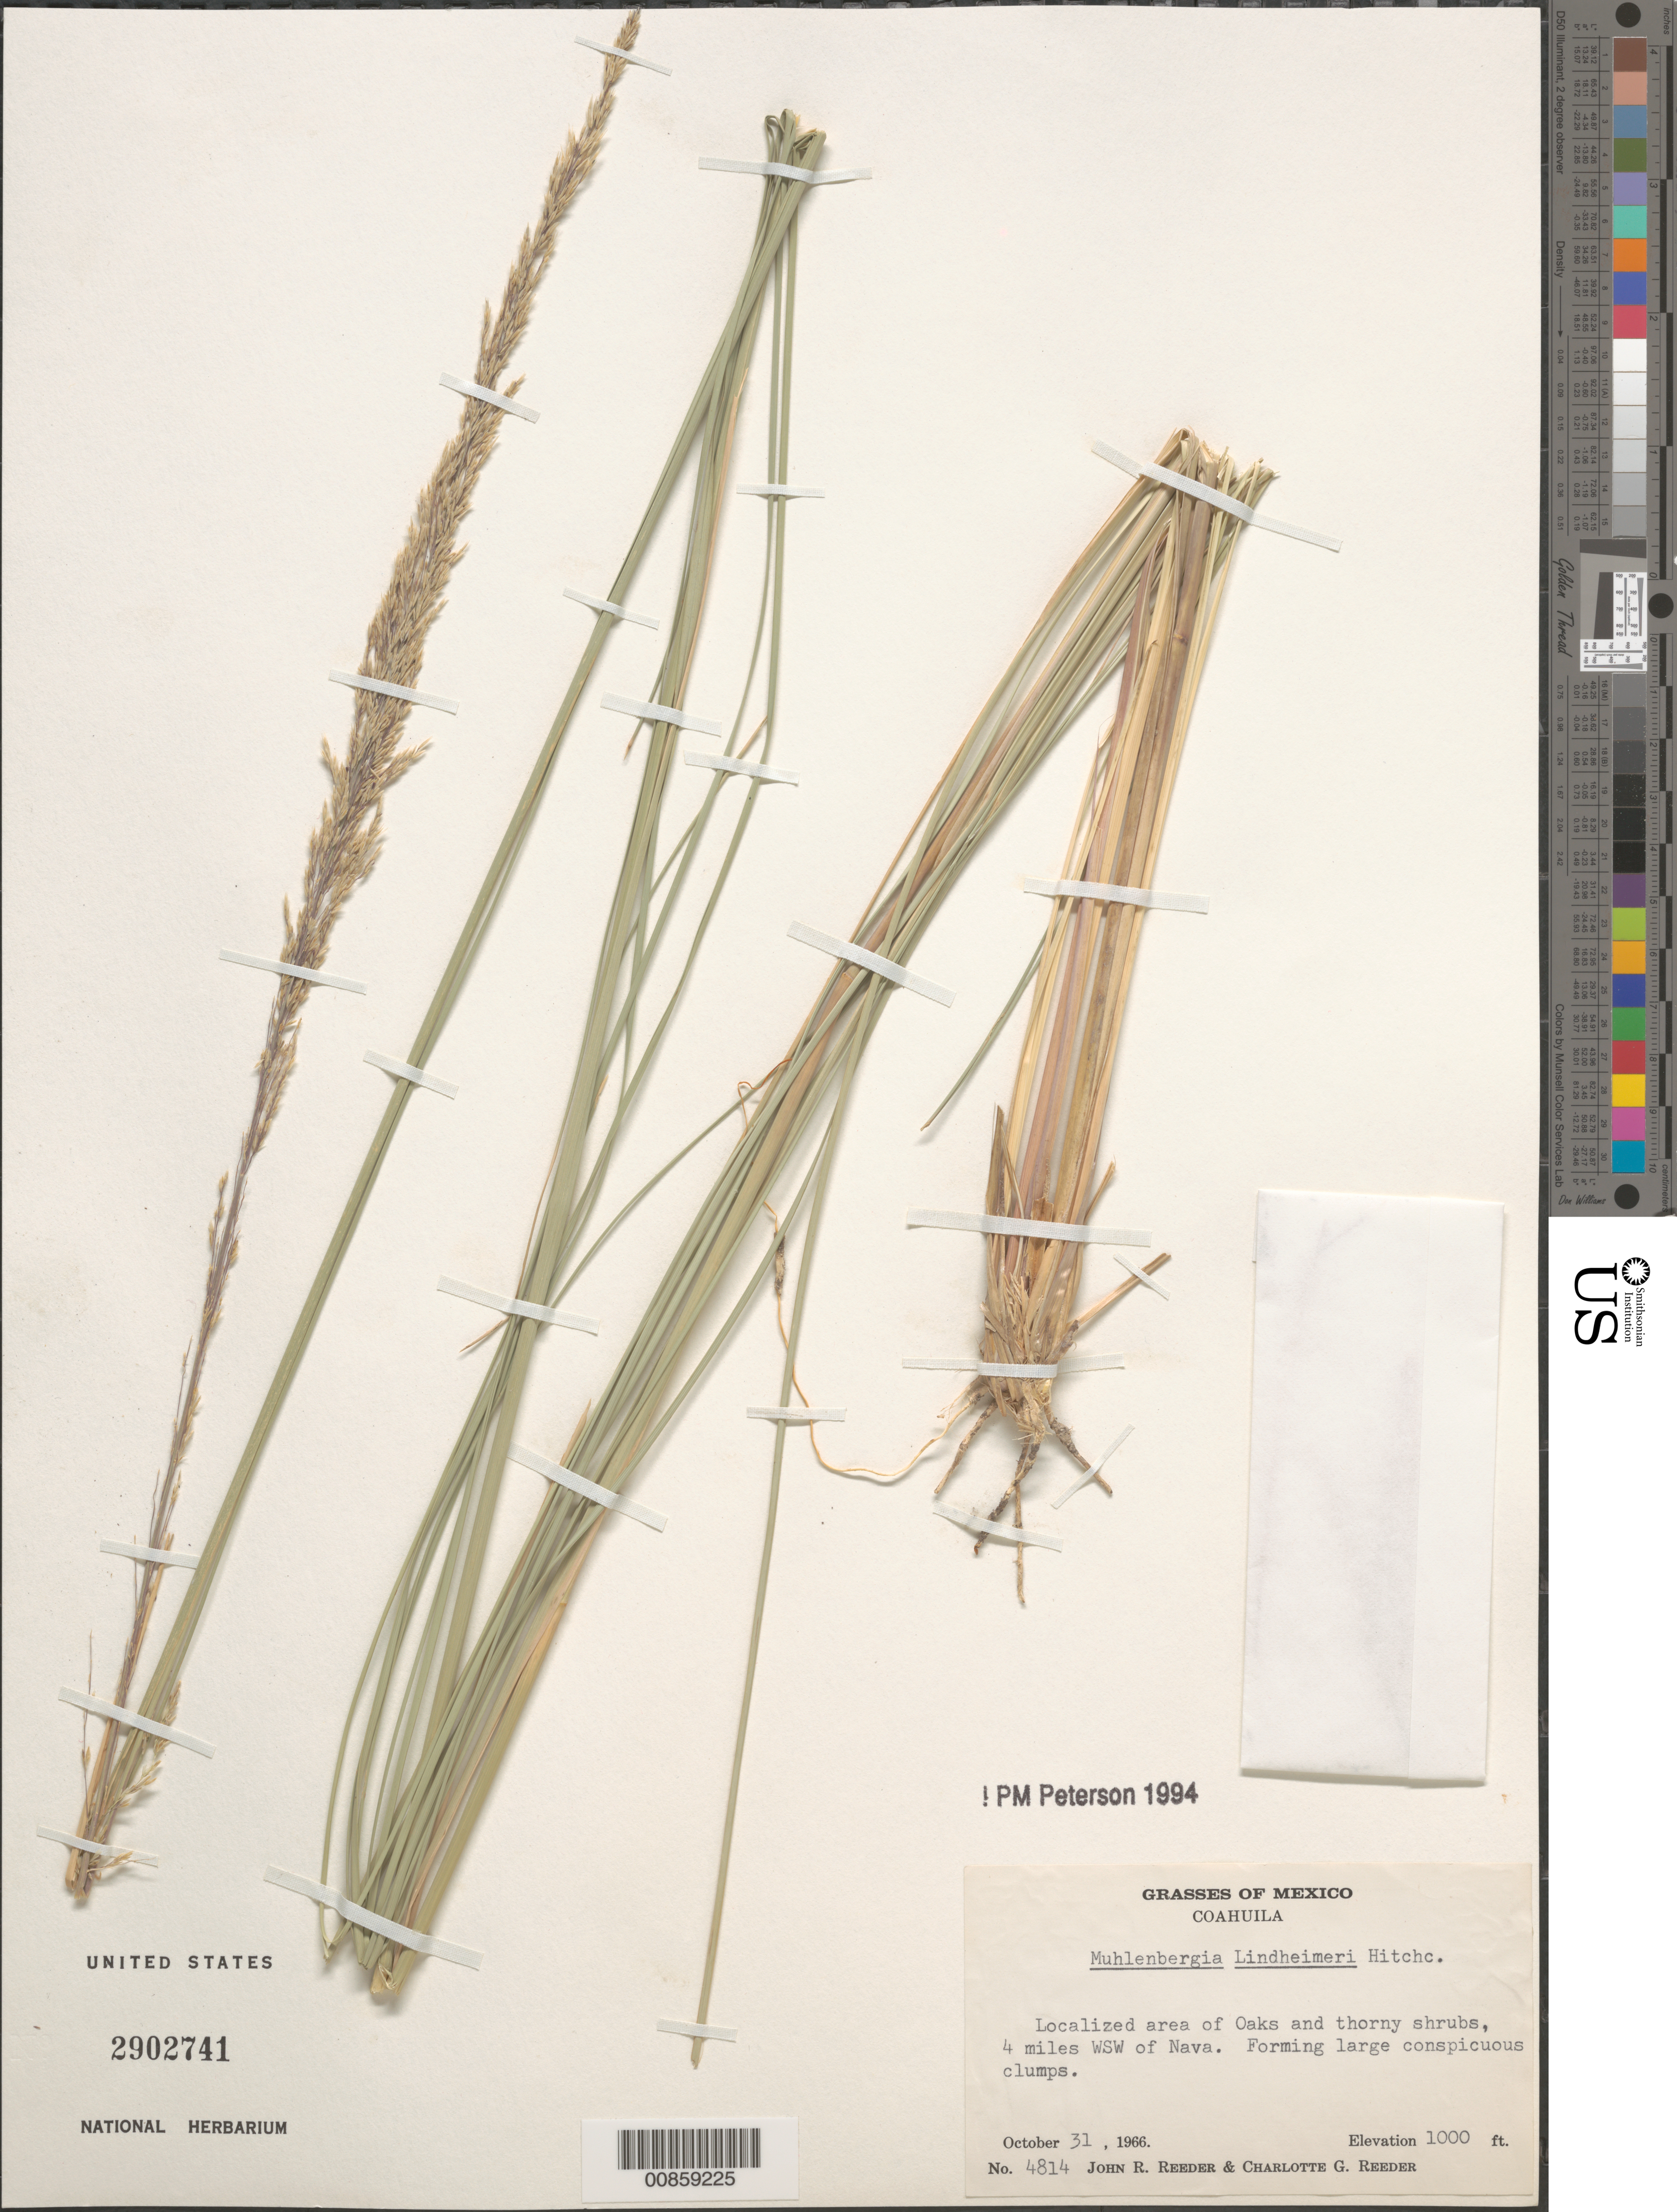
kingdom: Plantae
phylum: Tracheophyta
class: Liliopsida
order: Poales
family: Poaceae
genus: Muhlenbergia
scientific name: Muhlenbergia lindheimeri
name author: Hitchc.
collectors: C. G. Reeder & J. R. Reeder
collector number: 4814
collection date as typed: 31 Oct 1966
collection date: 1966-10-31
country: Mexico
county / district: Nava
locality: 4 mi WSW of Nava, mpio. Nava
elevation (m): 300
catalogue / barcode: US 2902741